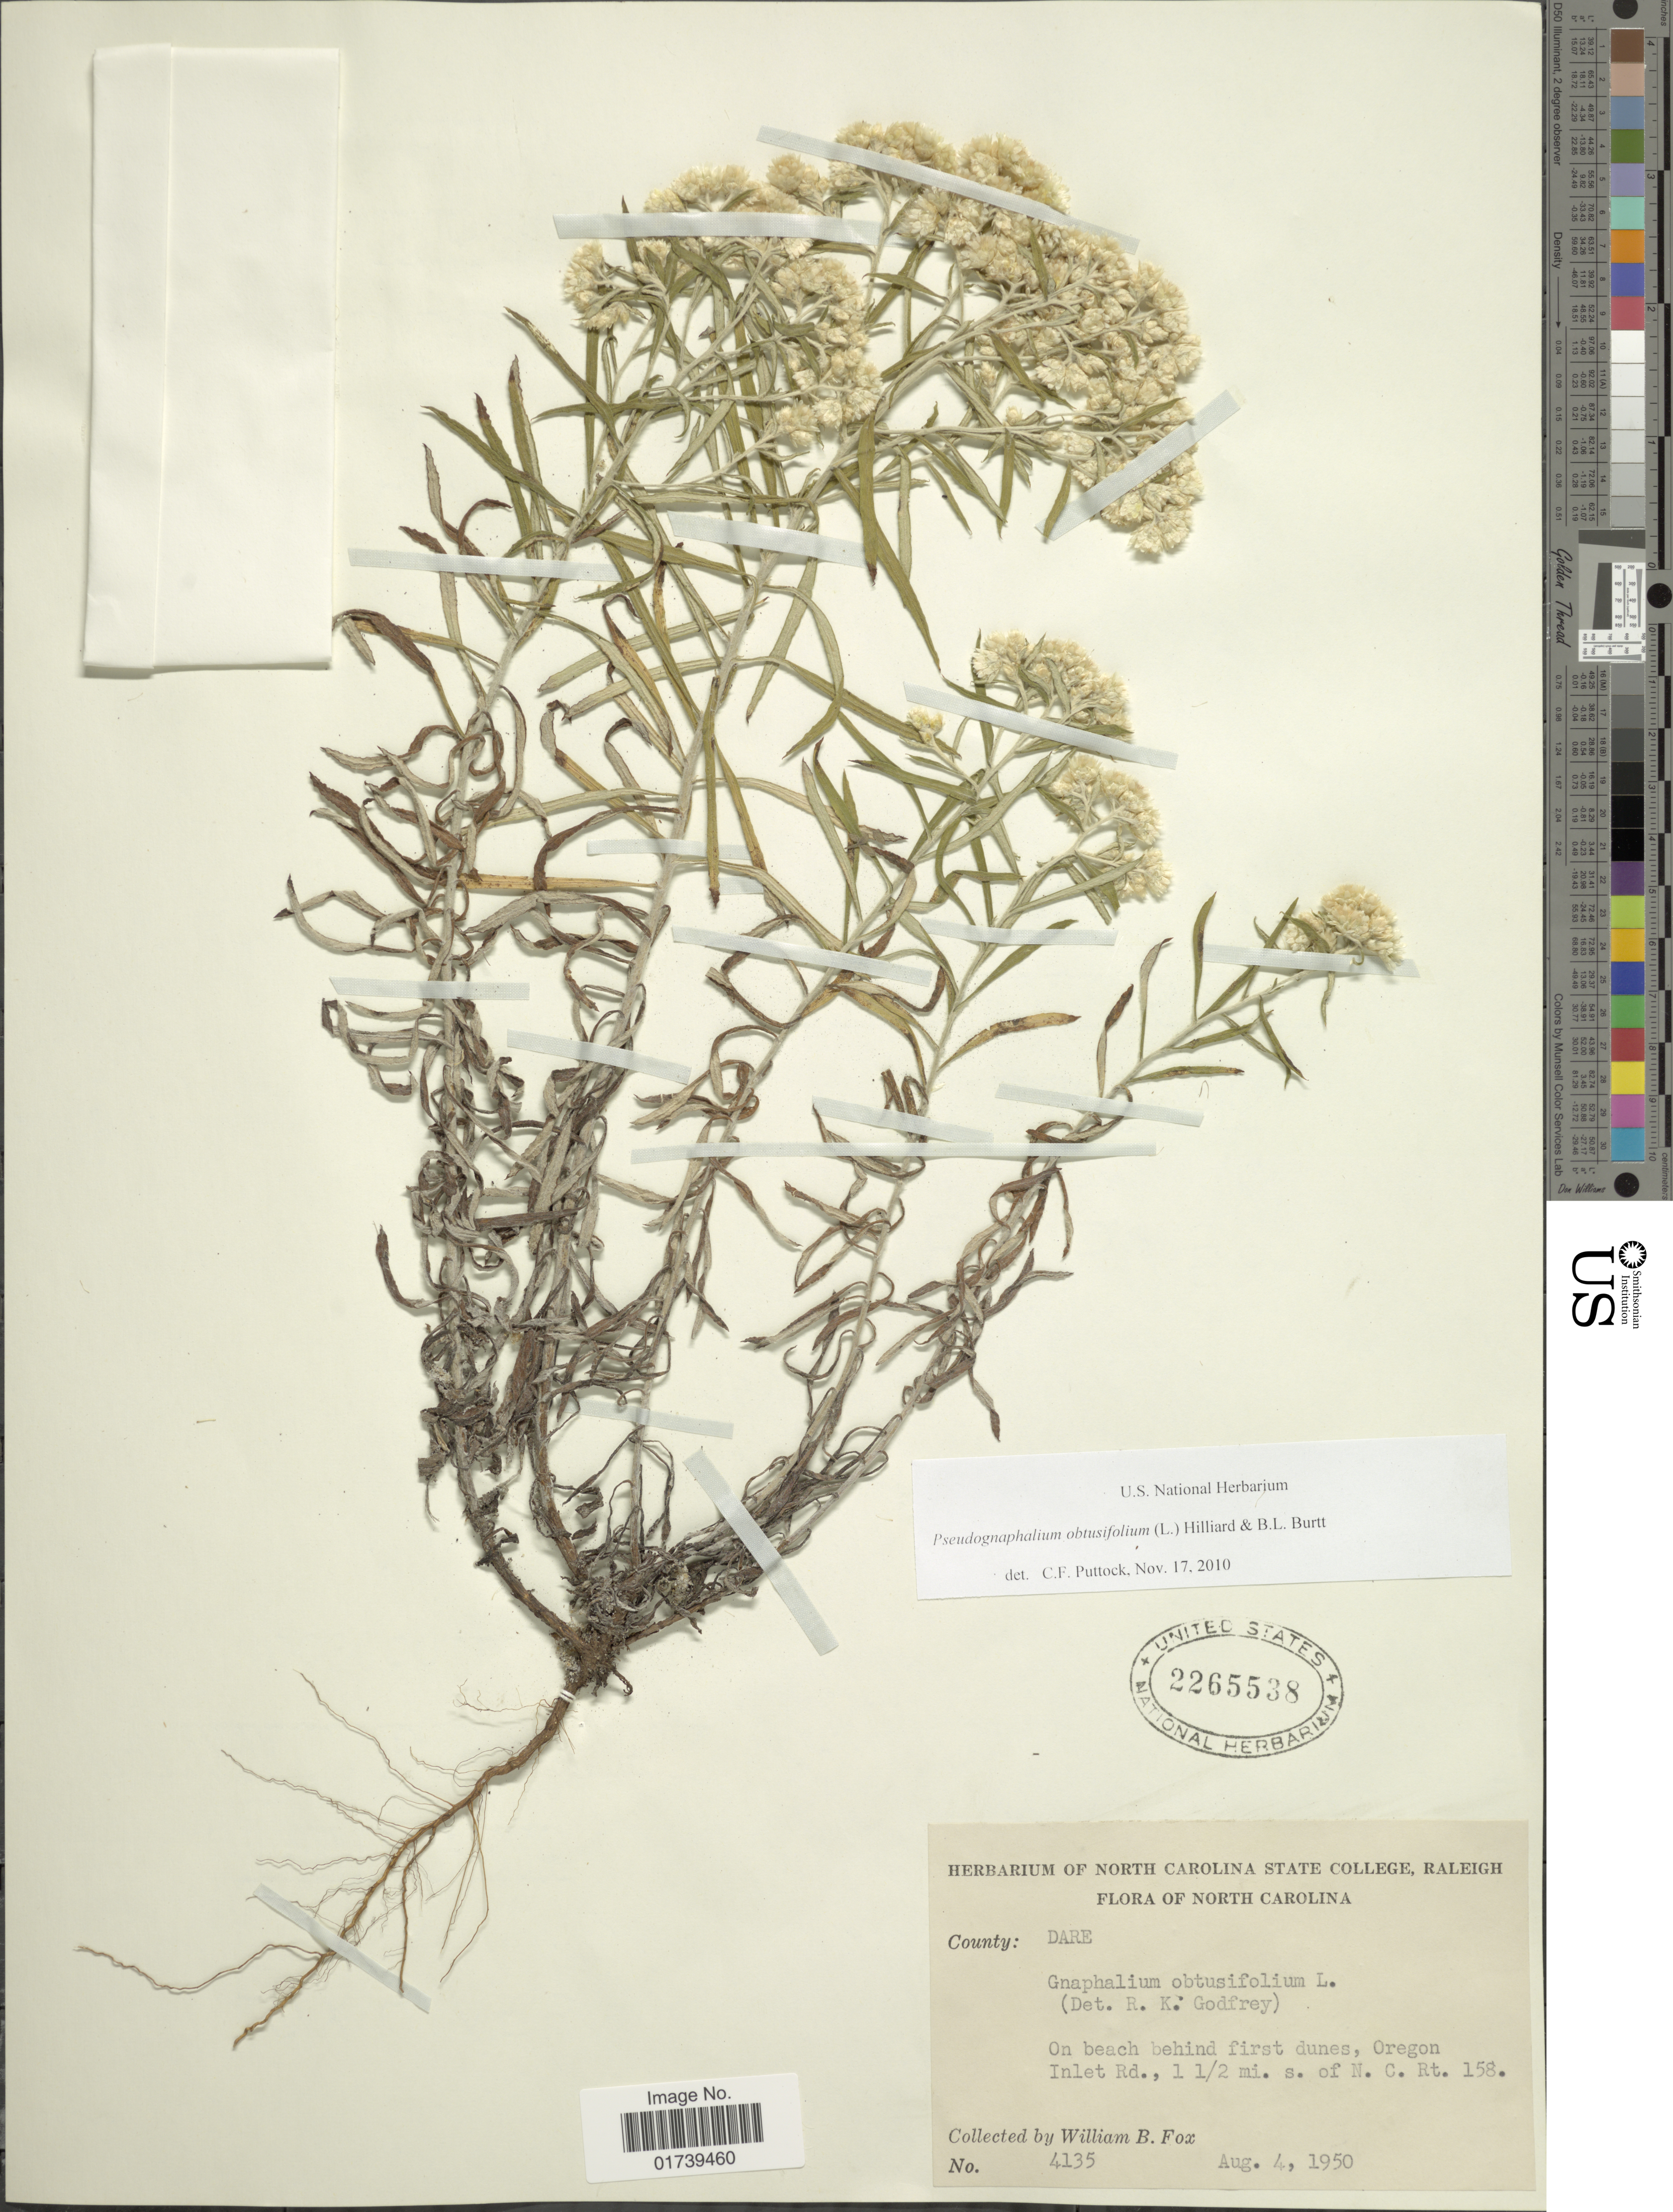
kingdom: Plantae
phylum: Tracheophyta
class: Magnoliopsida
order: Asterales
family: Asteraceae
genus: Pseudognaphalium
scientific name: Pseudognaphalium obtusifolium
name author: (L.) Hilliard & B.L. Burtt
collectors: W. B. Fox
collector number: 4135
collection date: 1950-08-04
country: United States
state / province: North Carolina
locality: On beach behind first dunes, Oregon Inlet Rd., 1 1/2 mi. s. of N. C. Rt. 158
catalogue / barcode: US 2265538